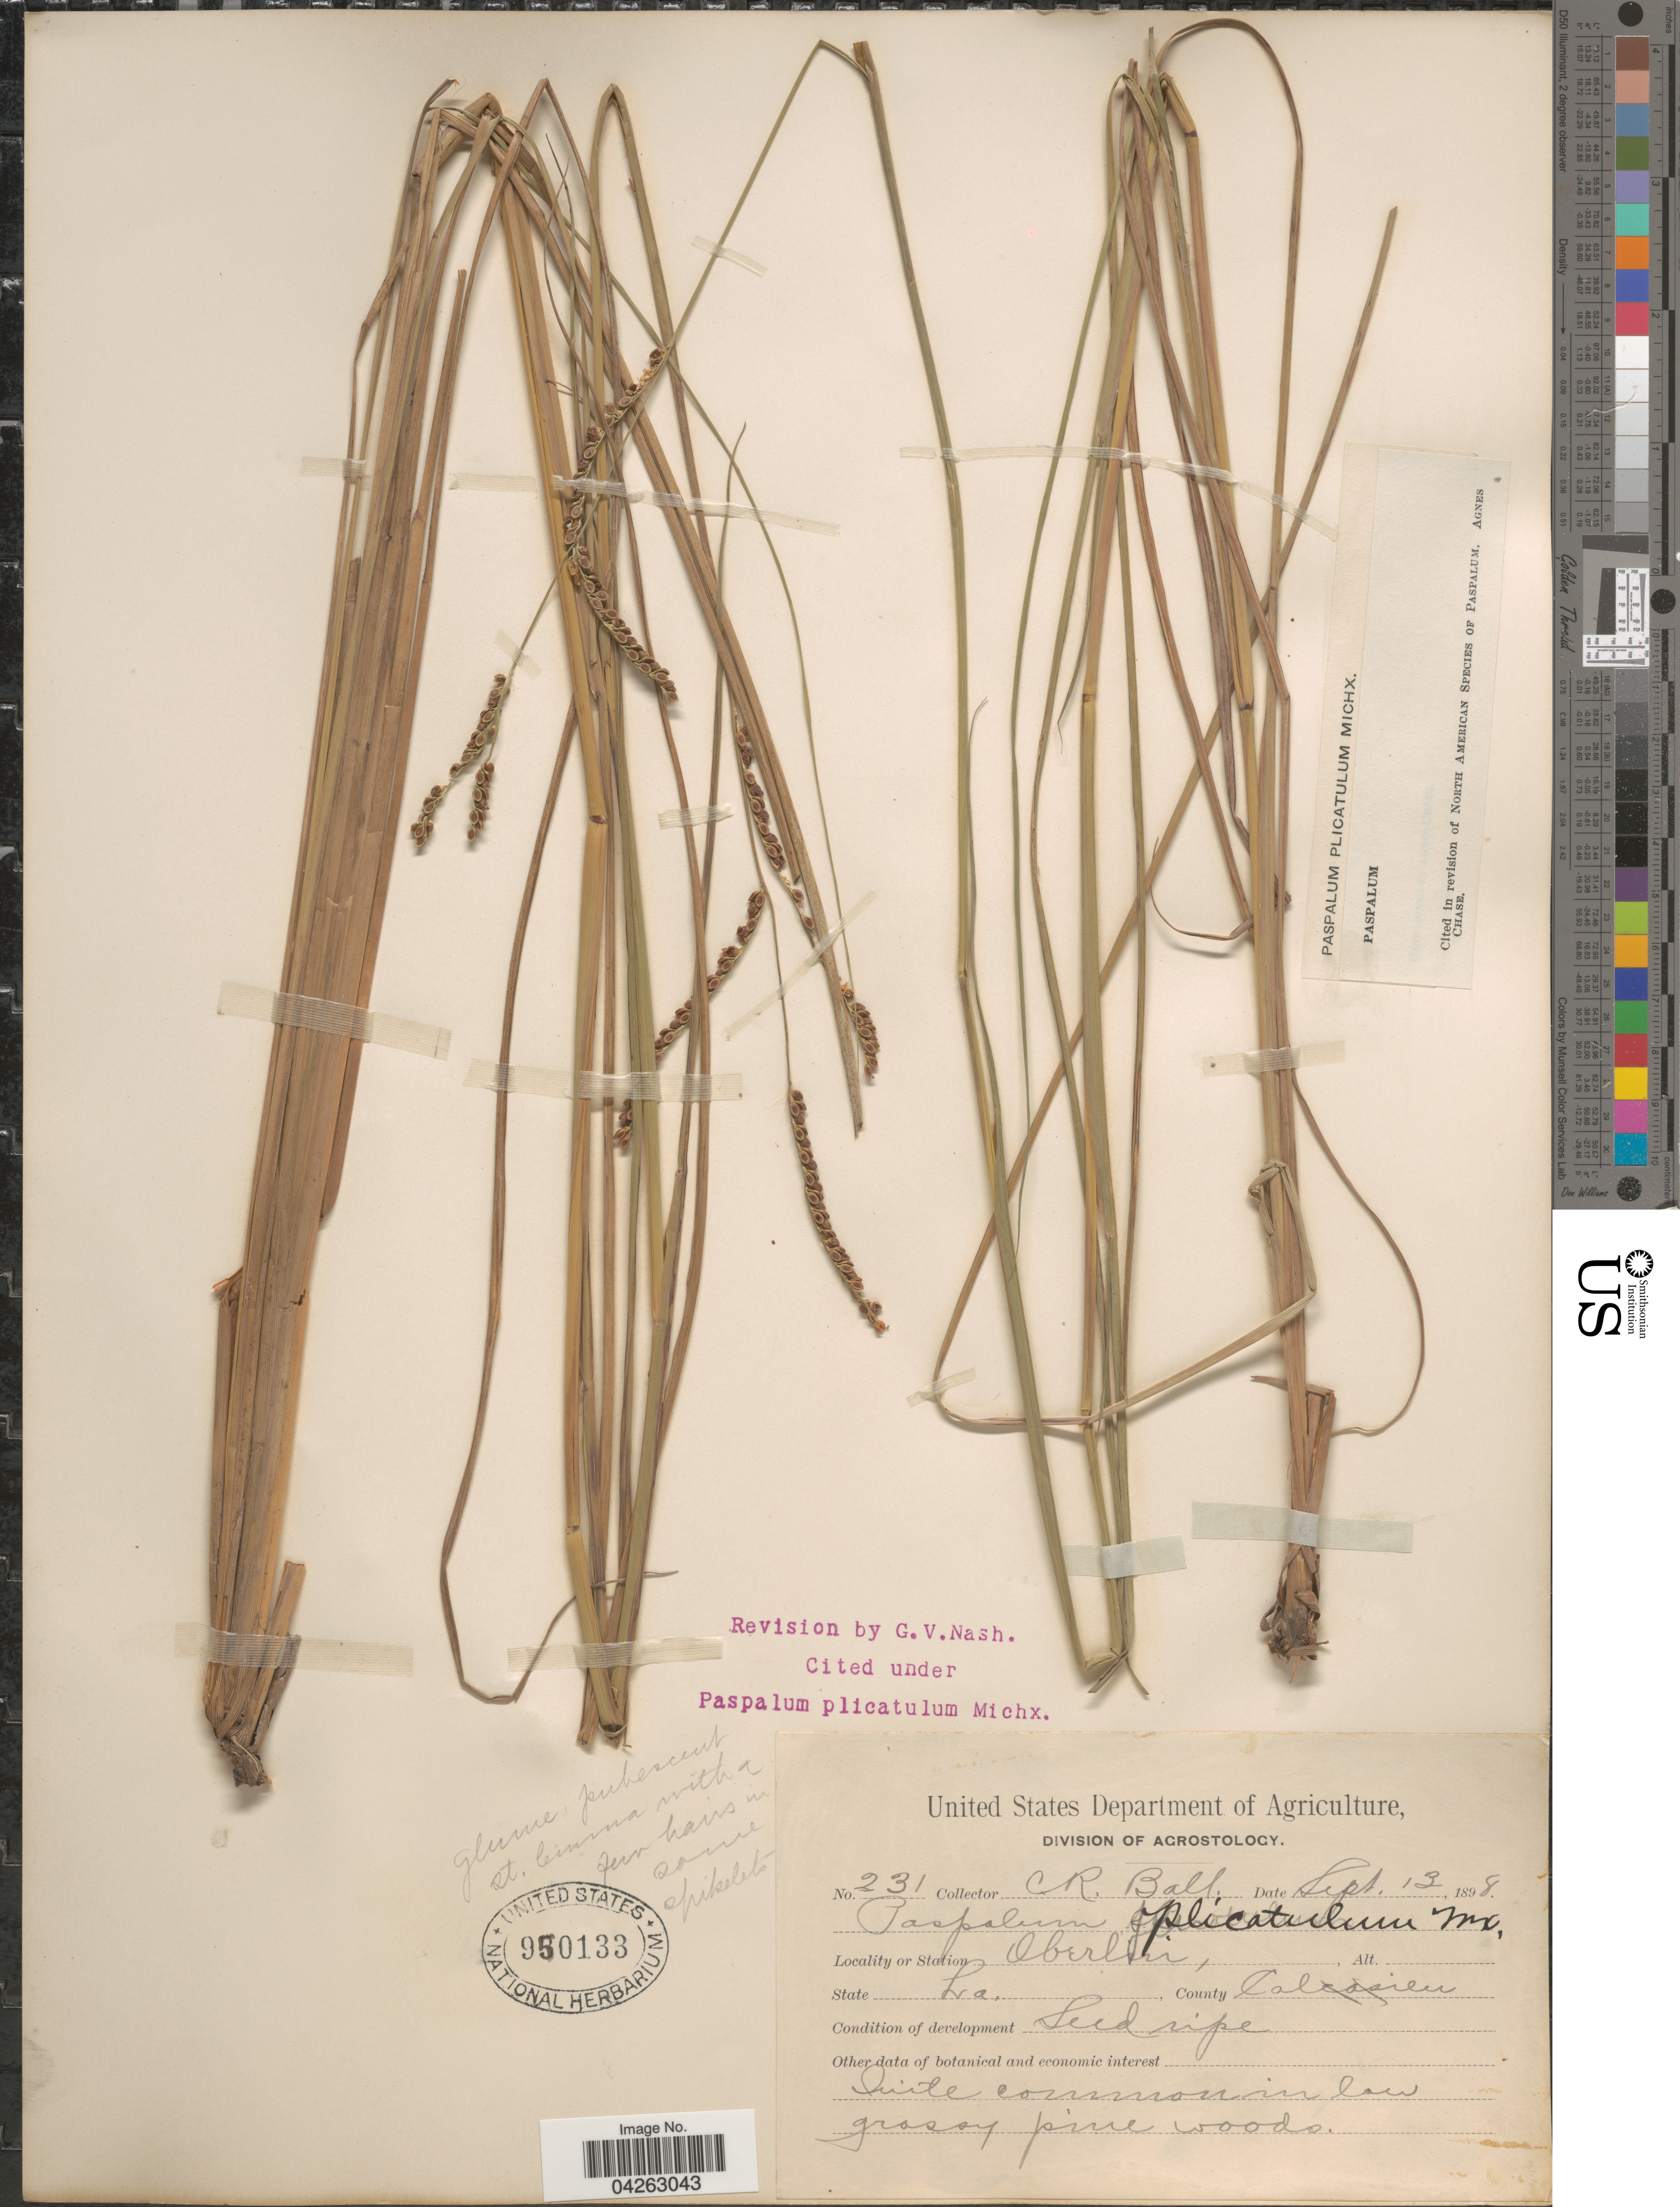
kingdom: Plantae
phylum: Tracheophyta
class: Liliopsida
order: Poales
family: Poaceae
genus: Paspalum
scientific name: Paspalum plicatulum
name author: Michx.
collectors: C. R. Ball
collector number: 231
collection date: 1898-09-13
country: United States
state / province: Louisiana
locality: Station Oberlin. County Calcasieu.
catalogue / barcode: US 950133